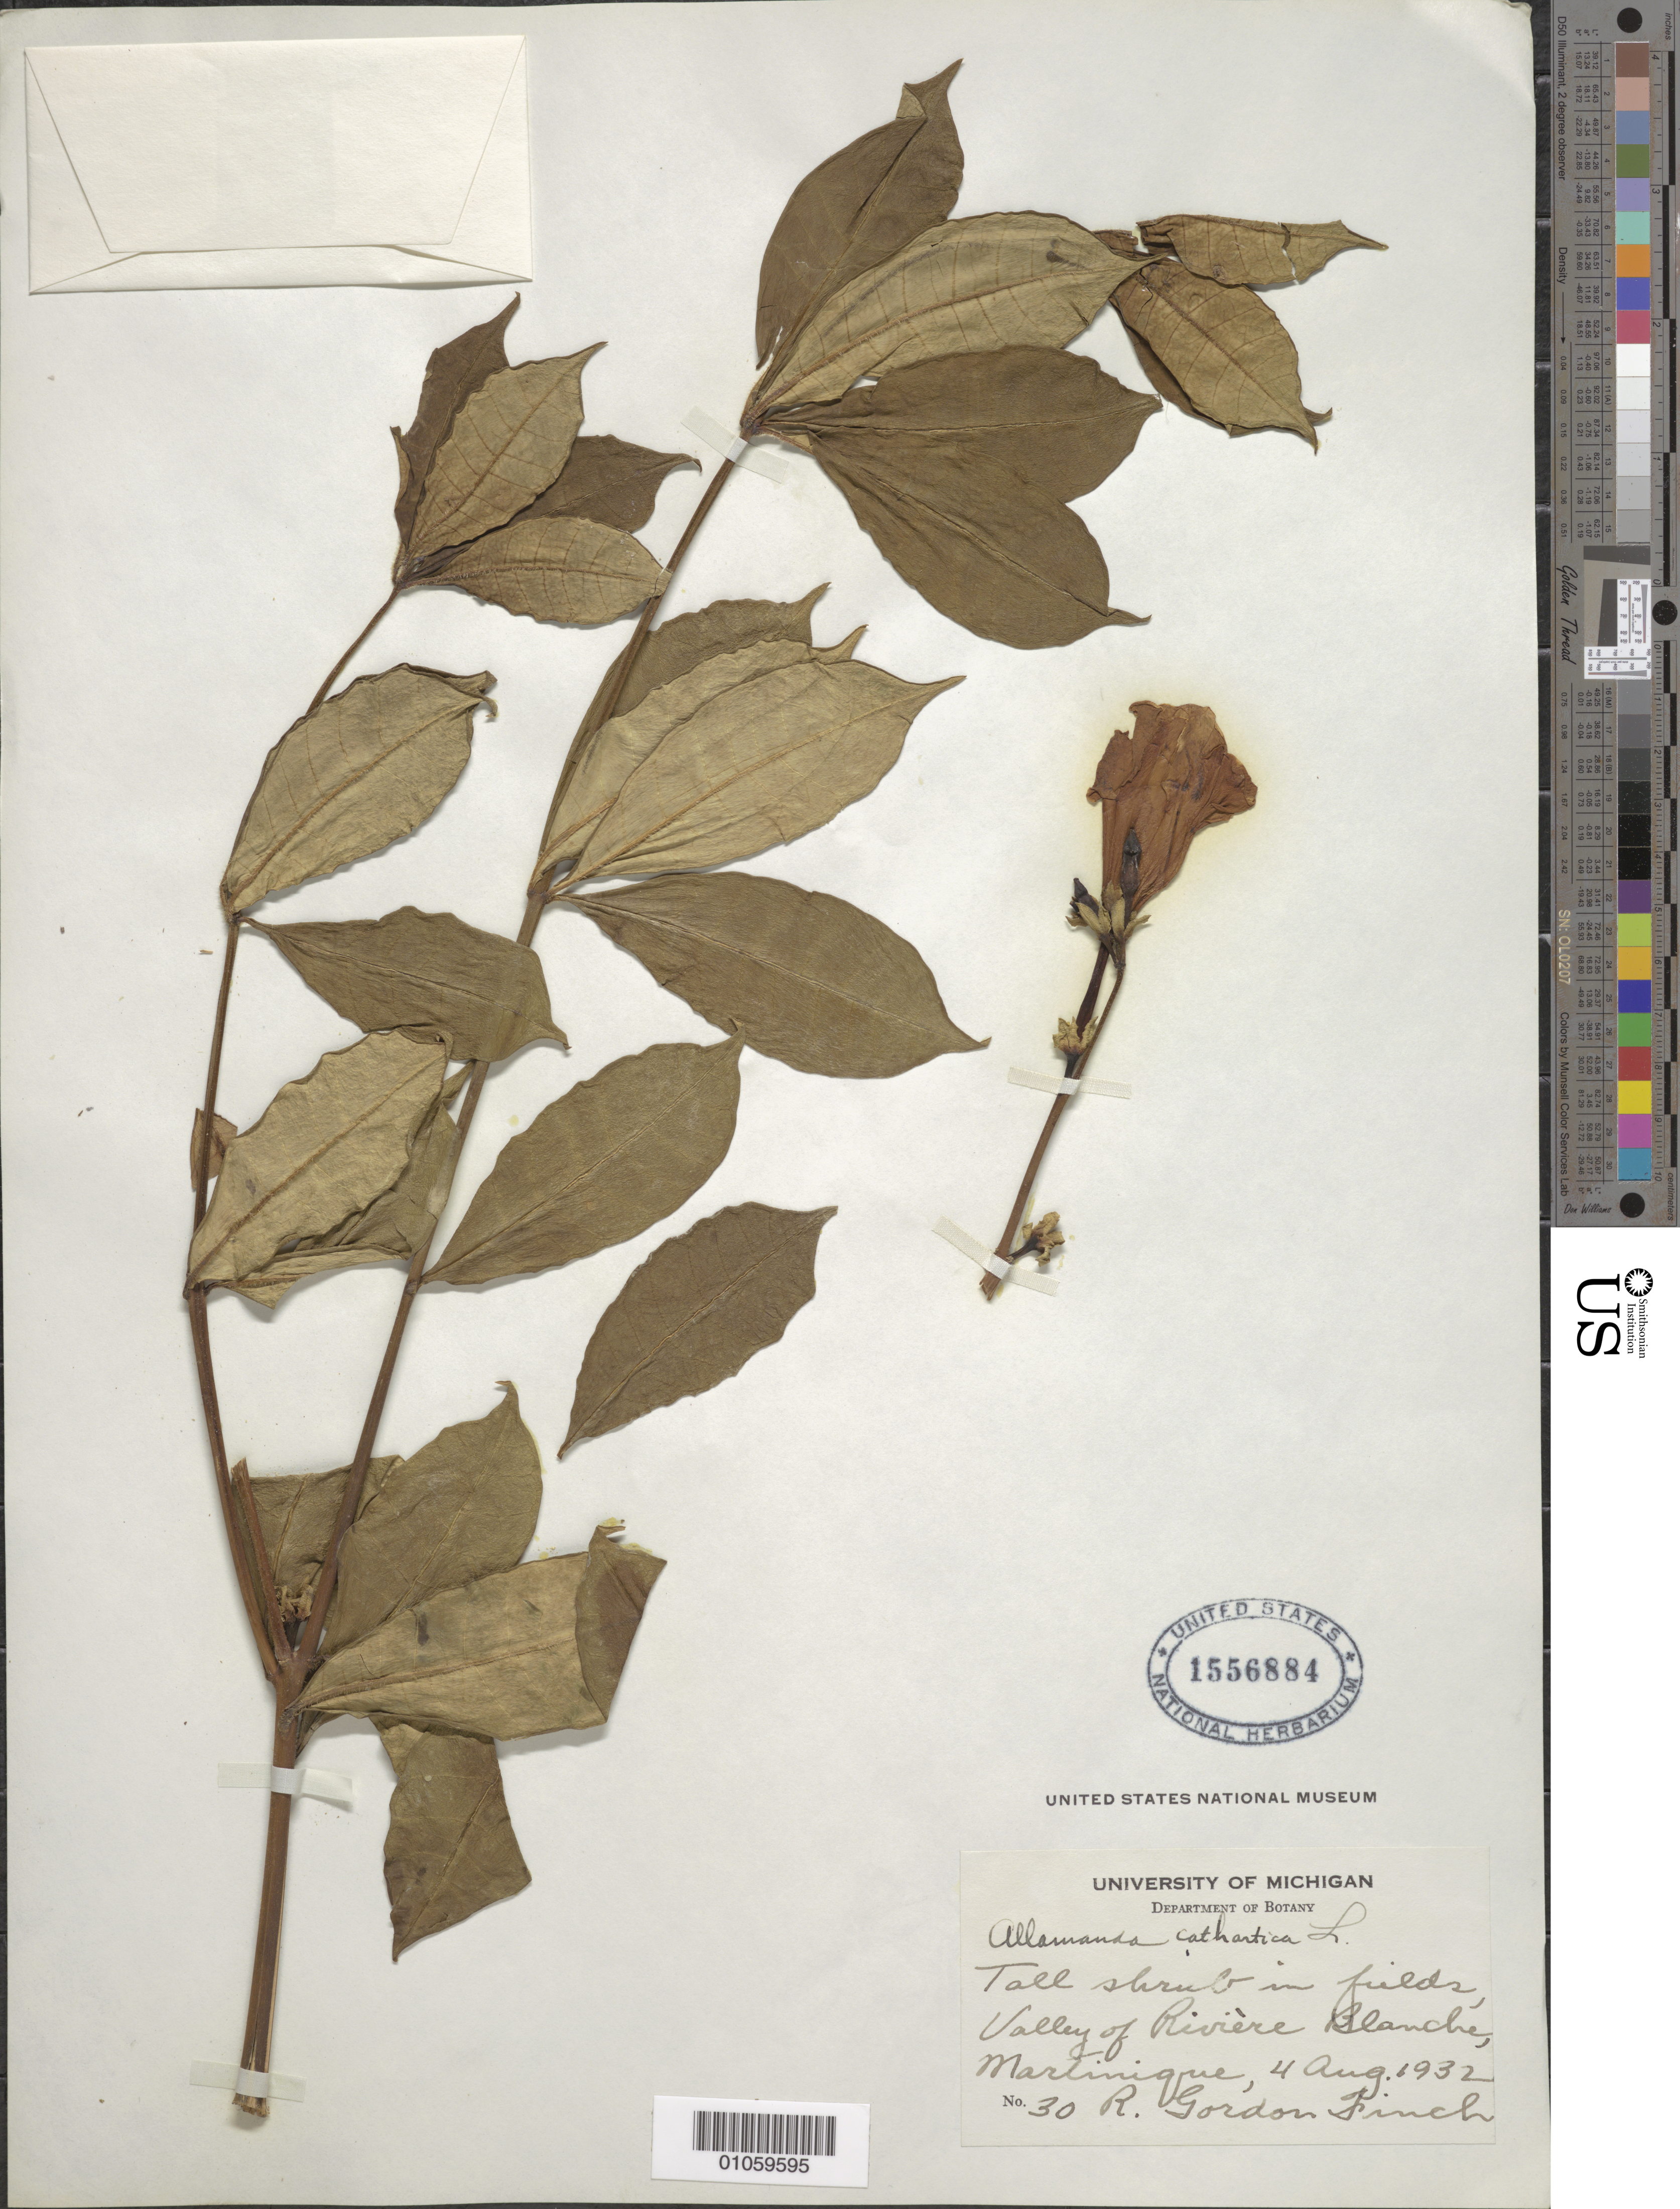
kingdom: Plantae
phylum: Tracheophyta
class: Magnoliopsida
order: Gentianales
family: Apocynaceae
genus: Allamanda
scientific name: Allamanda cathartica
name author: L.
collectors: R. Finch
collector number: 30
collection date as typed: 04 Aug 1932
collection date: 1932-08-04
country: Martinique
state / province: Saint-Pierre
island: Martinique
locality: Vallée de la Rivière Blanche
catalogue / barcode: US 1556884